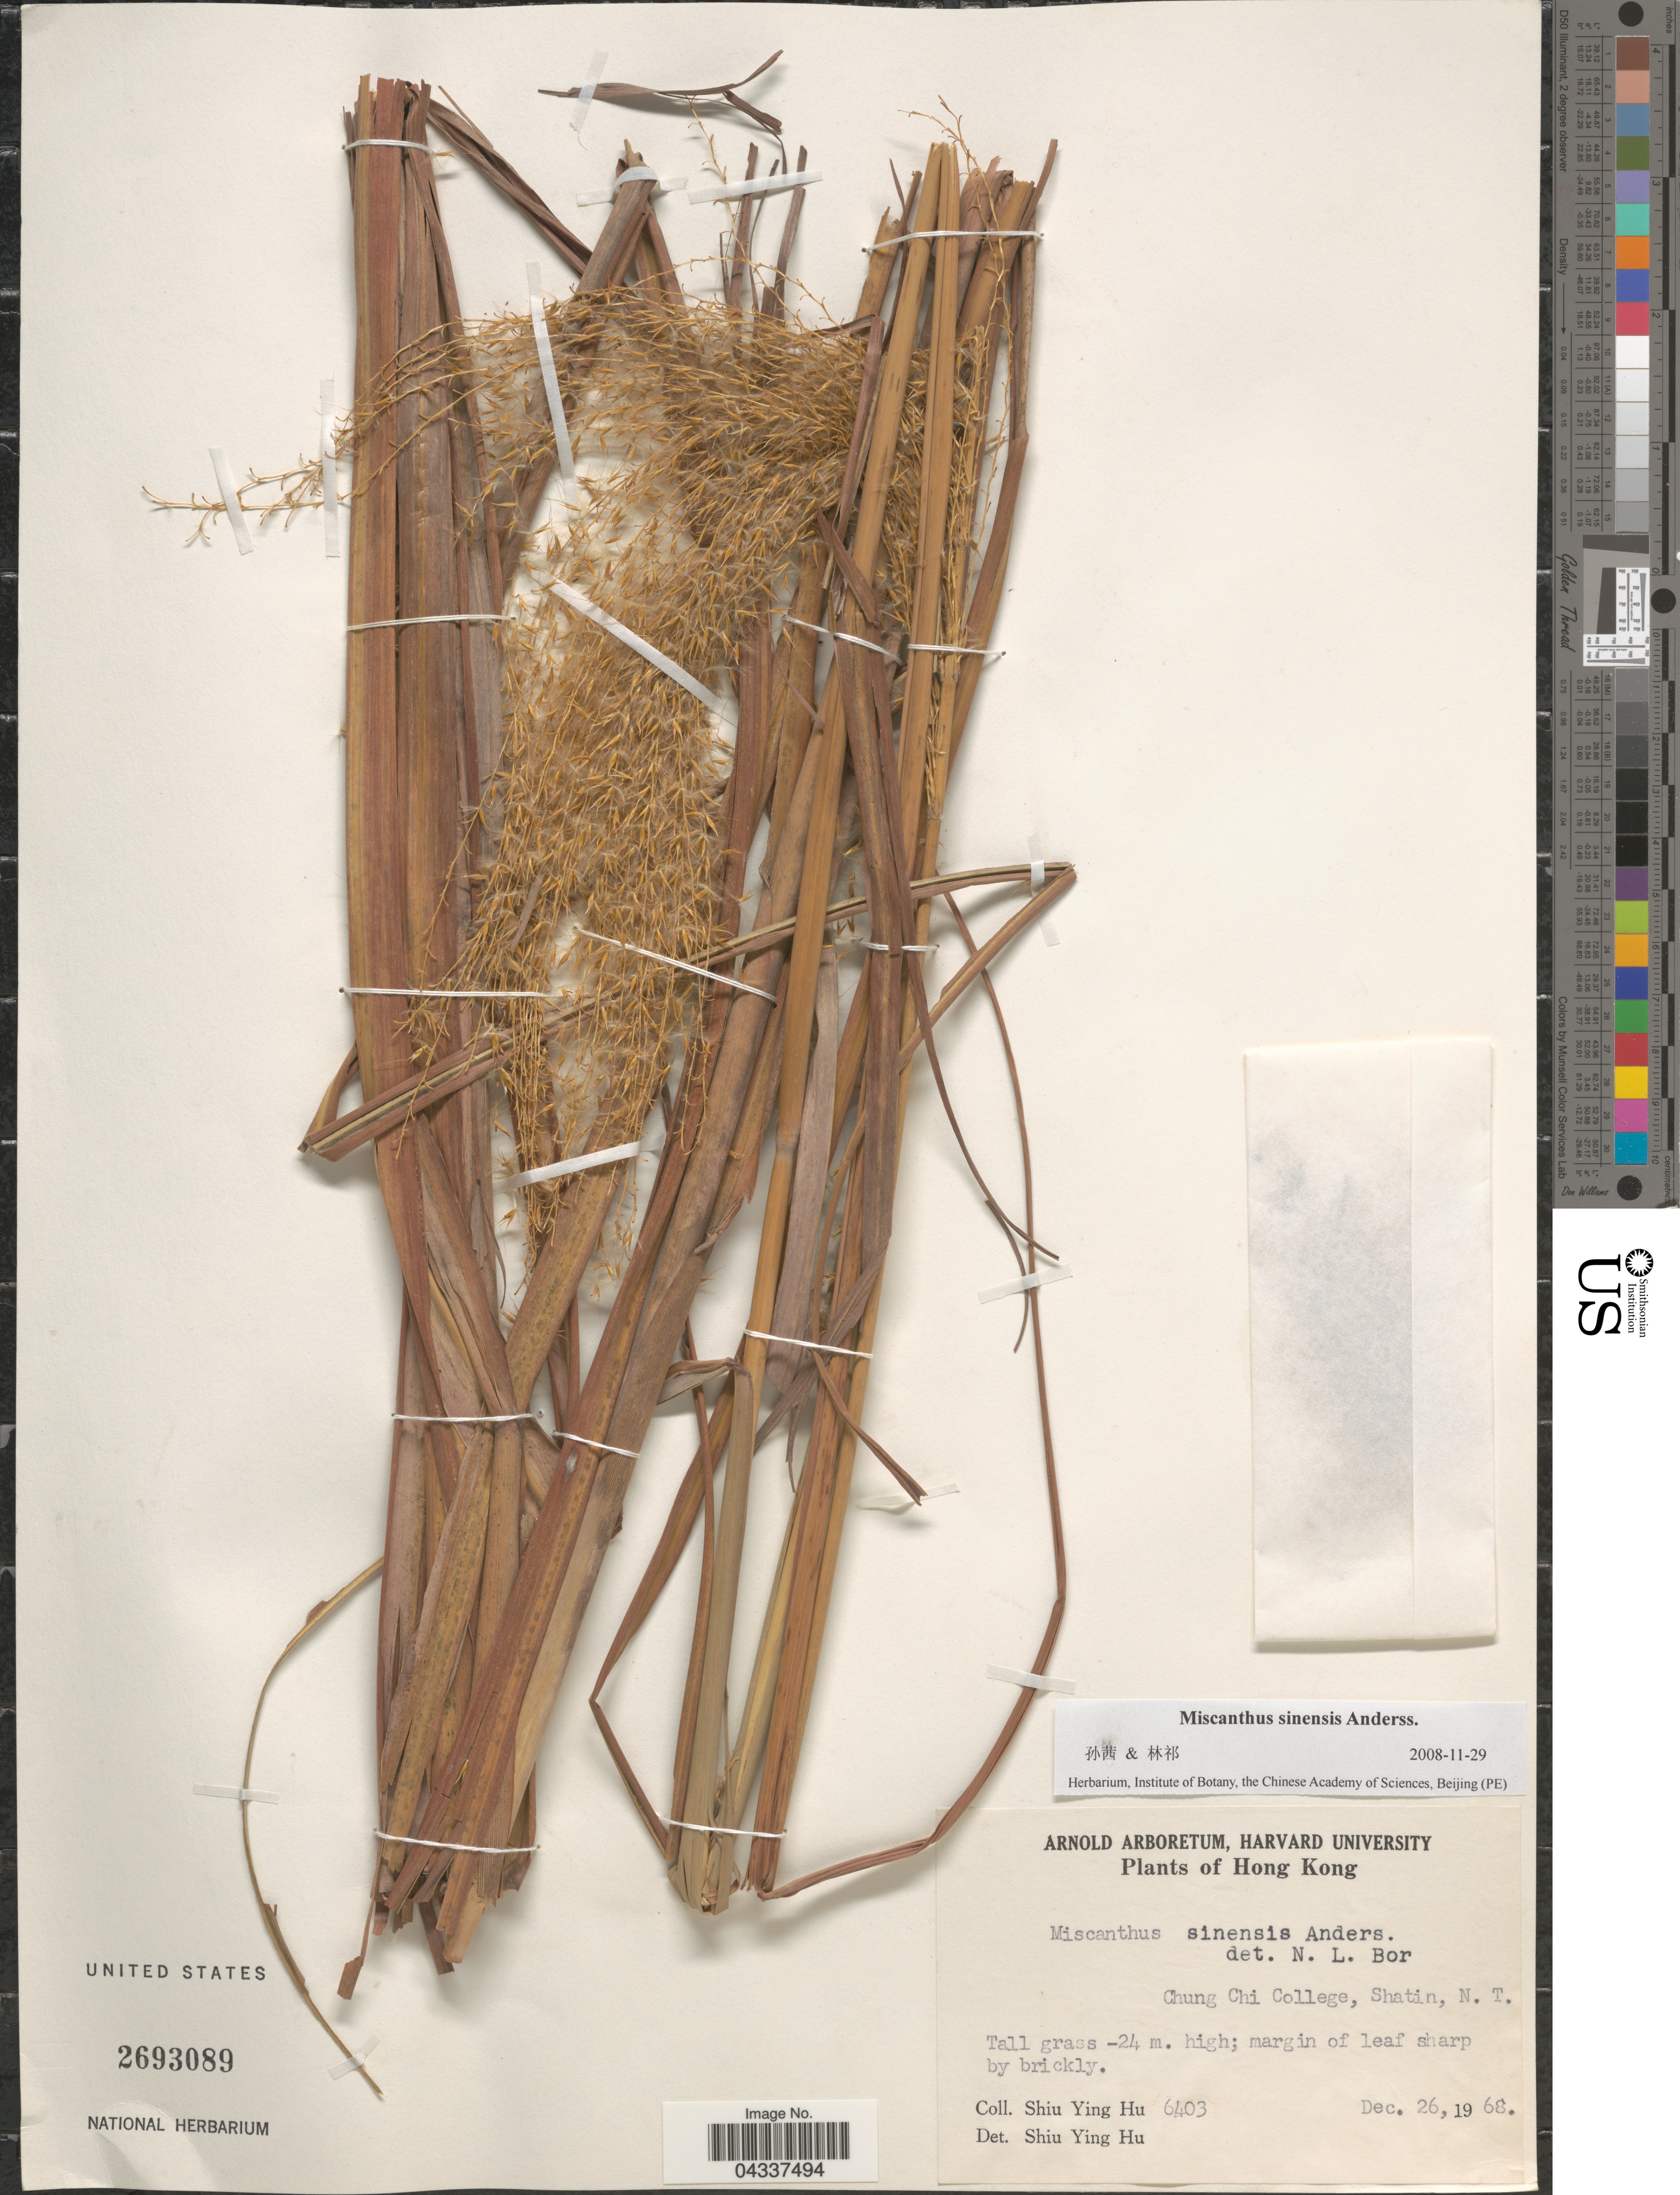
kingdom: Plantae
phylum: Tracheophyta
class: Liliopsida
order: Poales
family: Poaceae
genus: Miscanthus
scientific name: Miscanthus sinensis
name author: Andersson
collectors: S. Y. Hu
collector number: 6403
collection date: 1968-12-26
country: China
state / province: Hong Kong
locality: Chung Chi College, Shatin, N.T.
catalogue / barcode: US 2693089